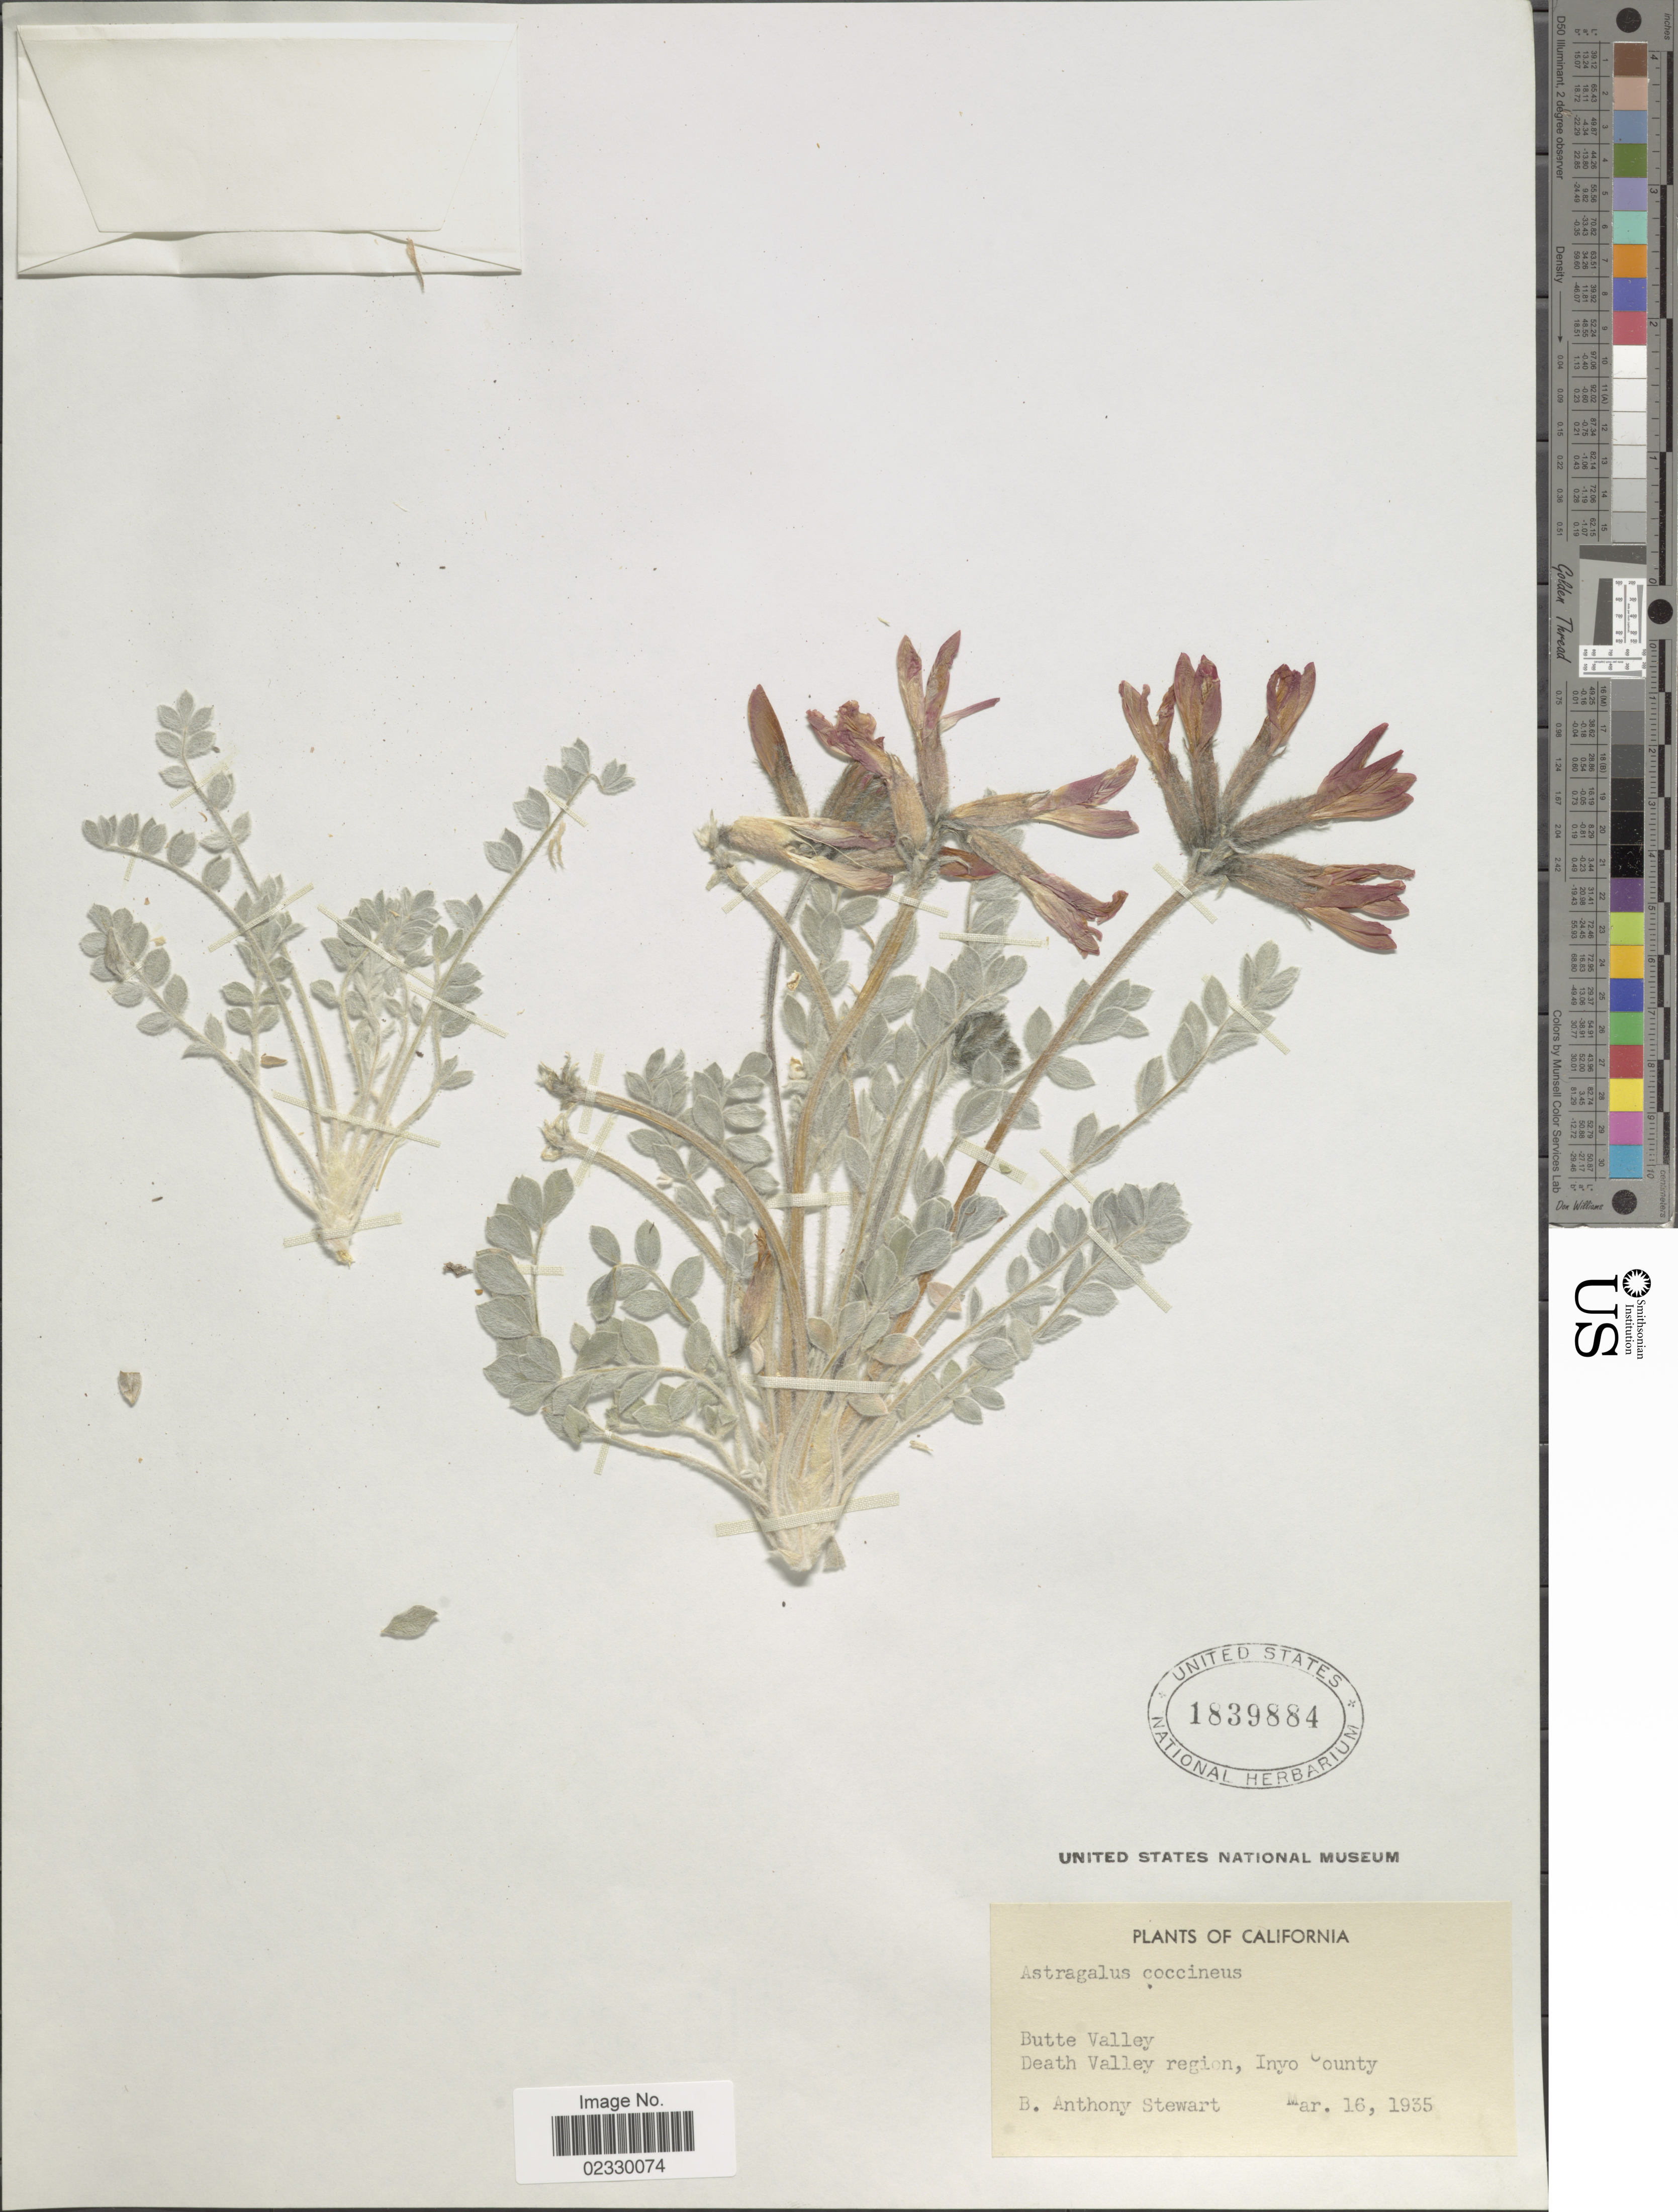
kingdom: Plantae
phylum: Tracheophyta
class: Magnoliopsida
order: Fabales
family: Fabaceae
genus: Astragalus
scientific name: Astragalus coccineus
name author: (Parry) Brandegee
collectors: B. Stewart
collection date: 1935-03-16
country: United States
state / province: California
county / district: Inyo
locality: Butte Valley, Death Valley region, Inyo County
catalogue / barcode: US 1839884